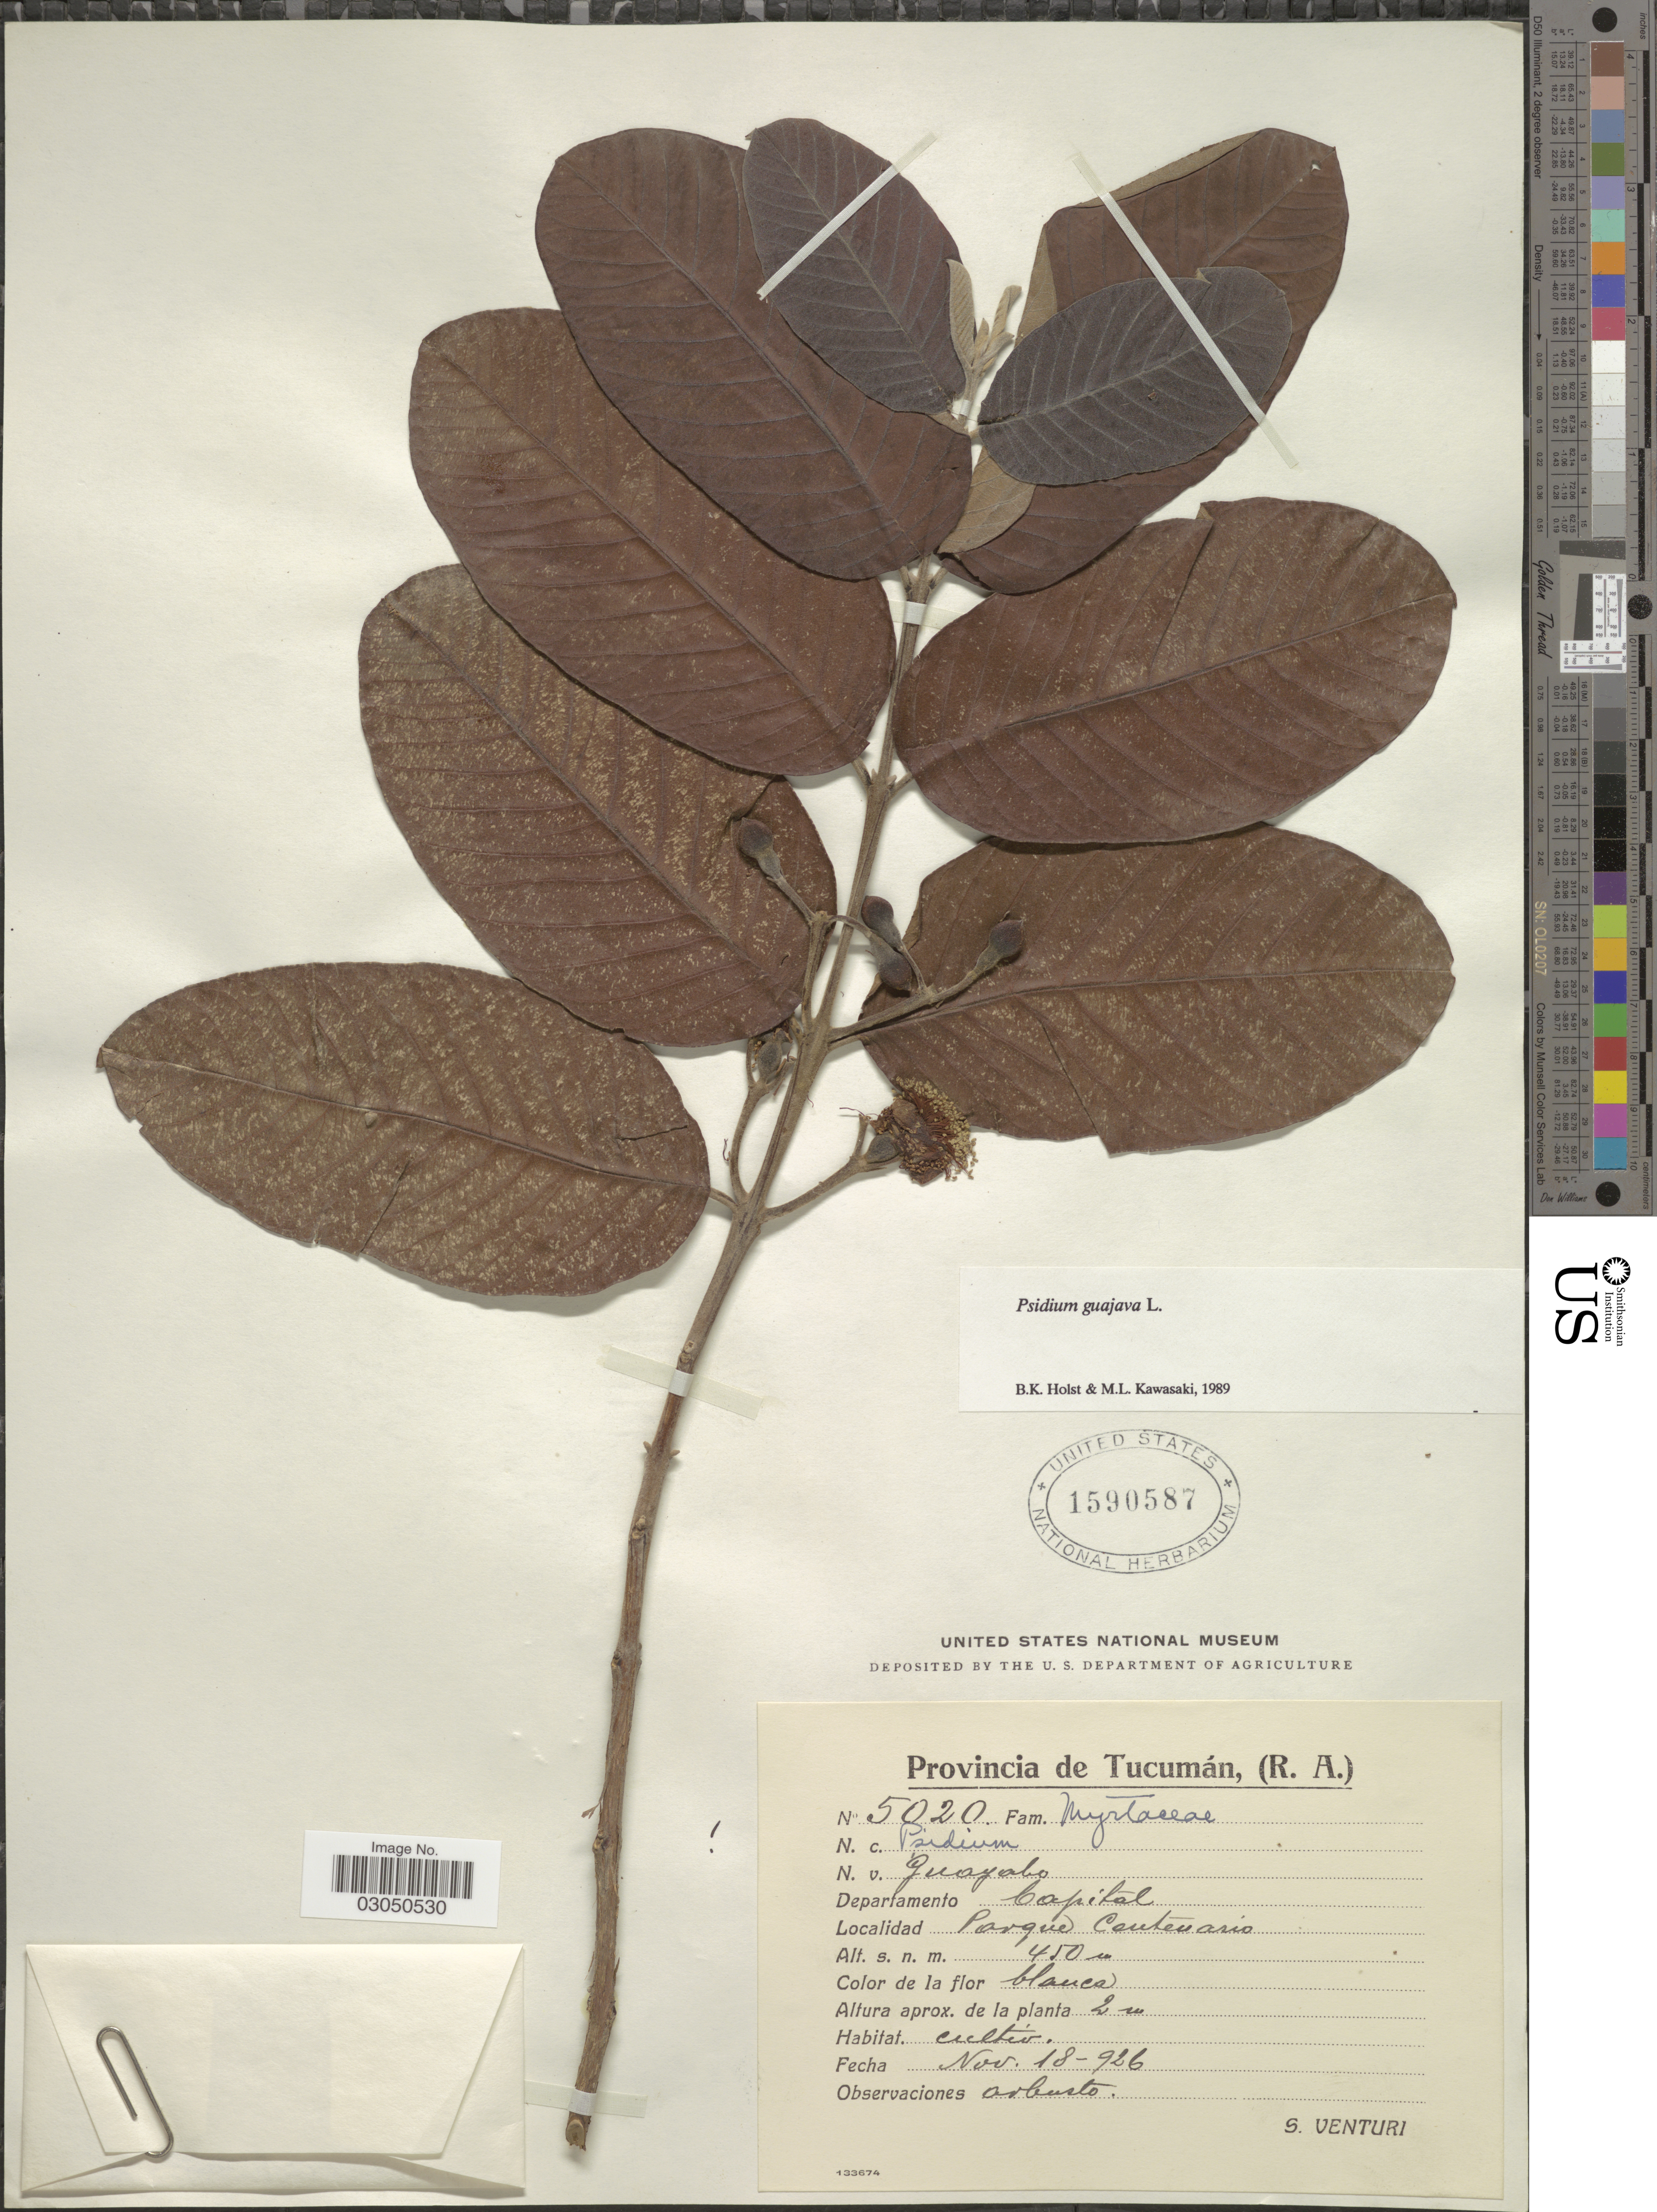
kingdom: Plantae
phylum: Tracheophyta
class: Magnoliopsida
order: Myrtales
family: Myrtaceae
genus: Psidium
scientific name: Psidium guajava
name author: L.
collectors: S. Venturi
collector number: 5020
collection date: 1926-11-18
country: Argentina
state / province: Tucuman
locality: Provincia de Tucumán, (R.A.). Departamento Capital. Parque Centenario.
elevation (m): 450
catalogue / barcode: US 1590587